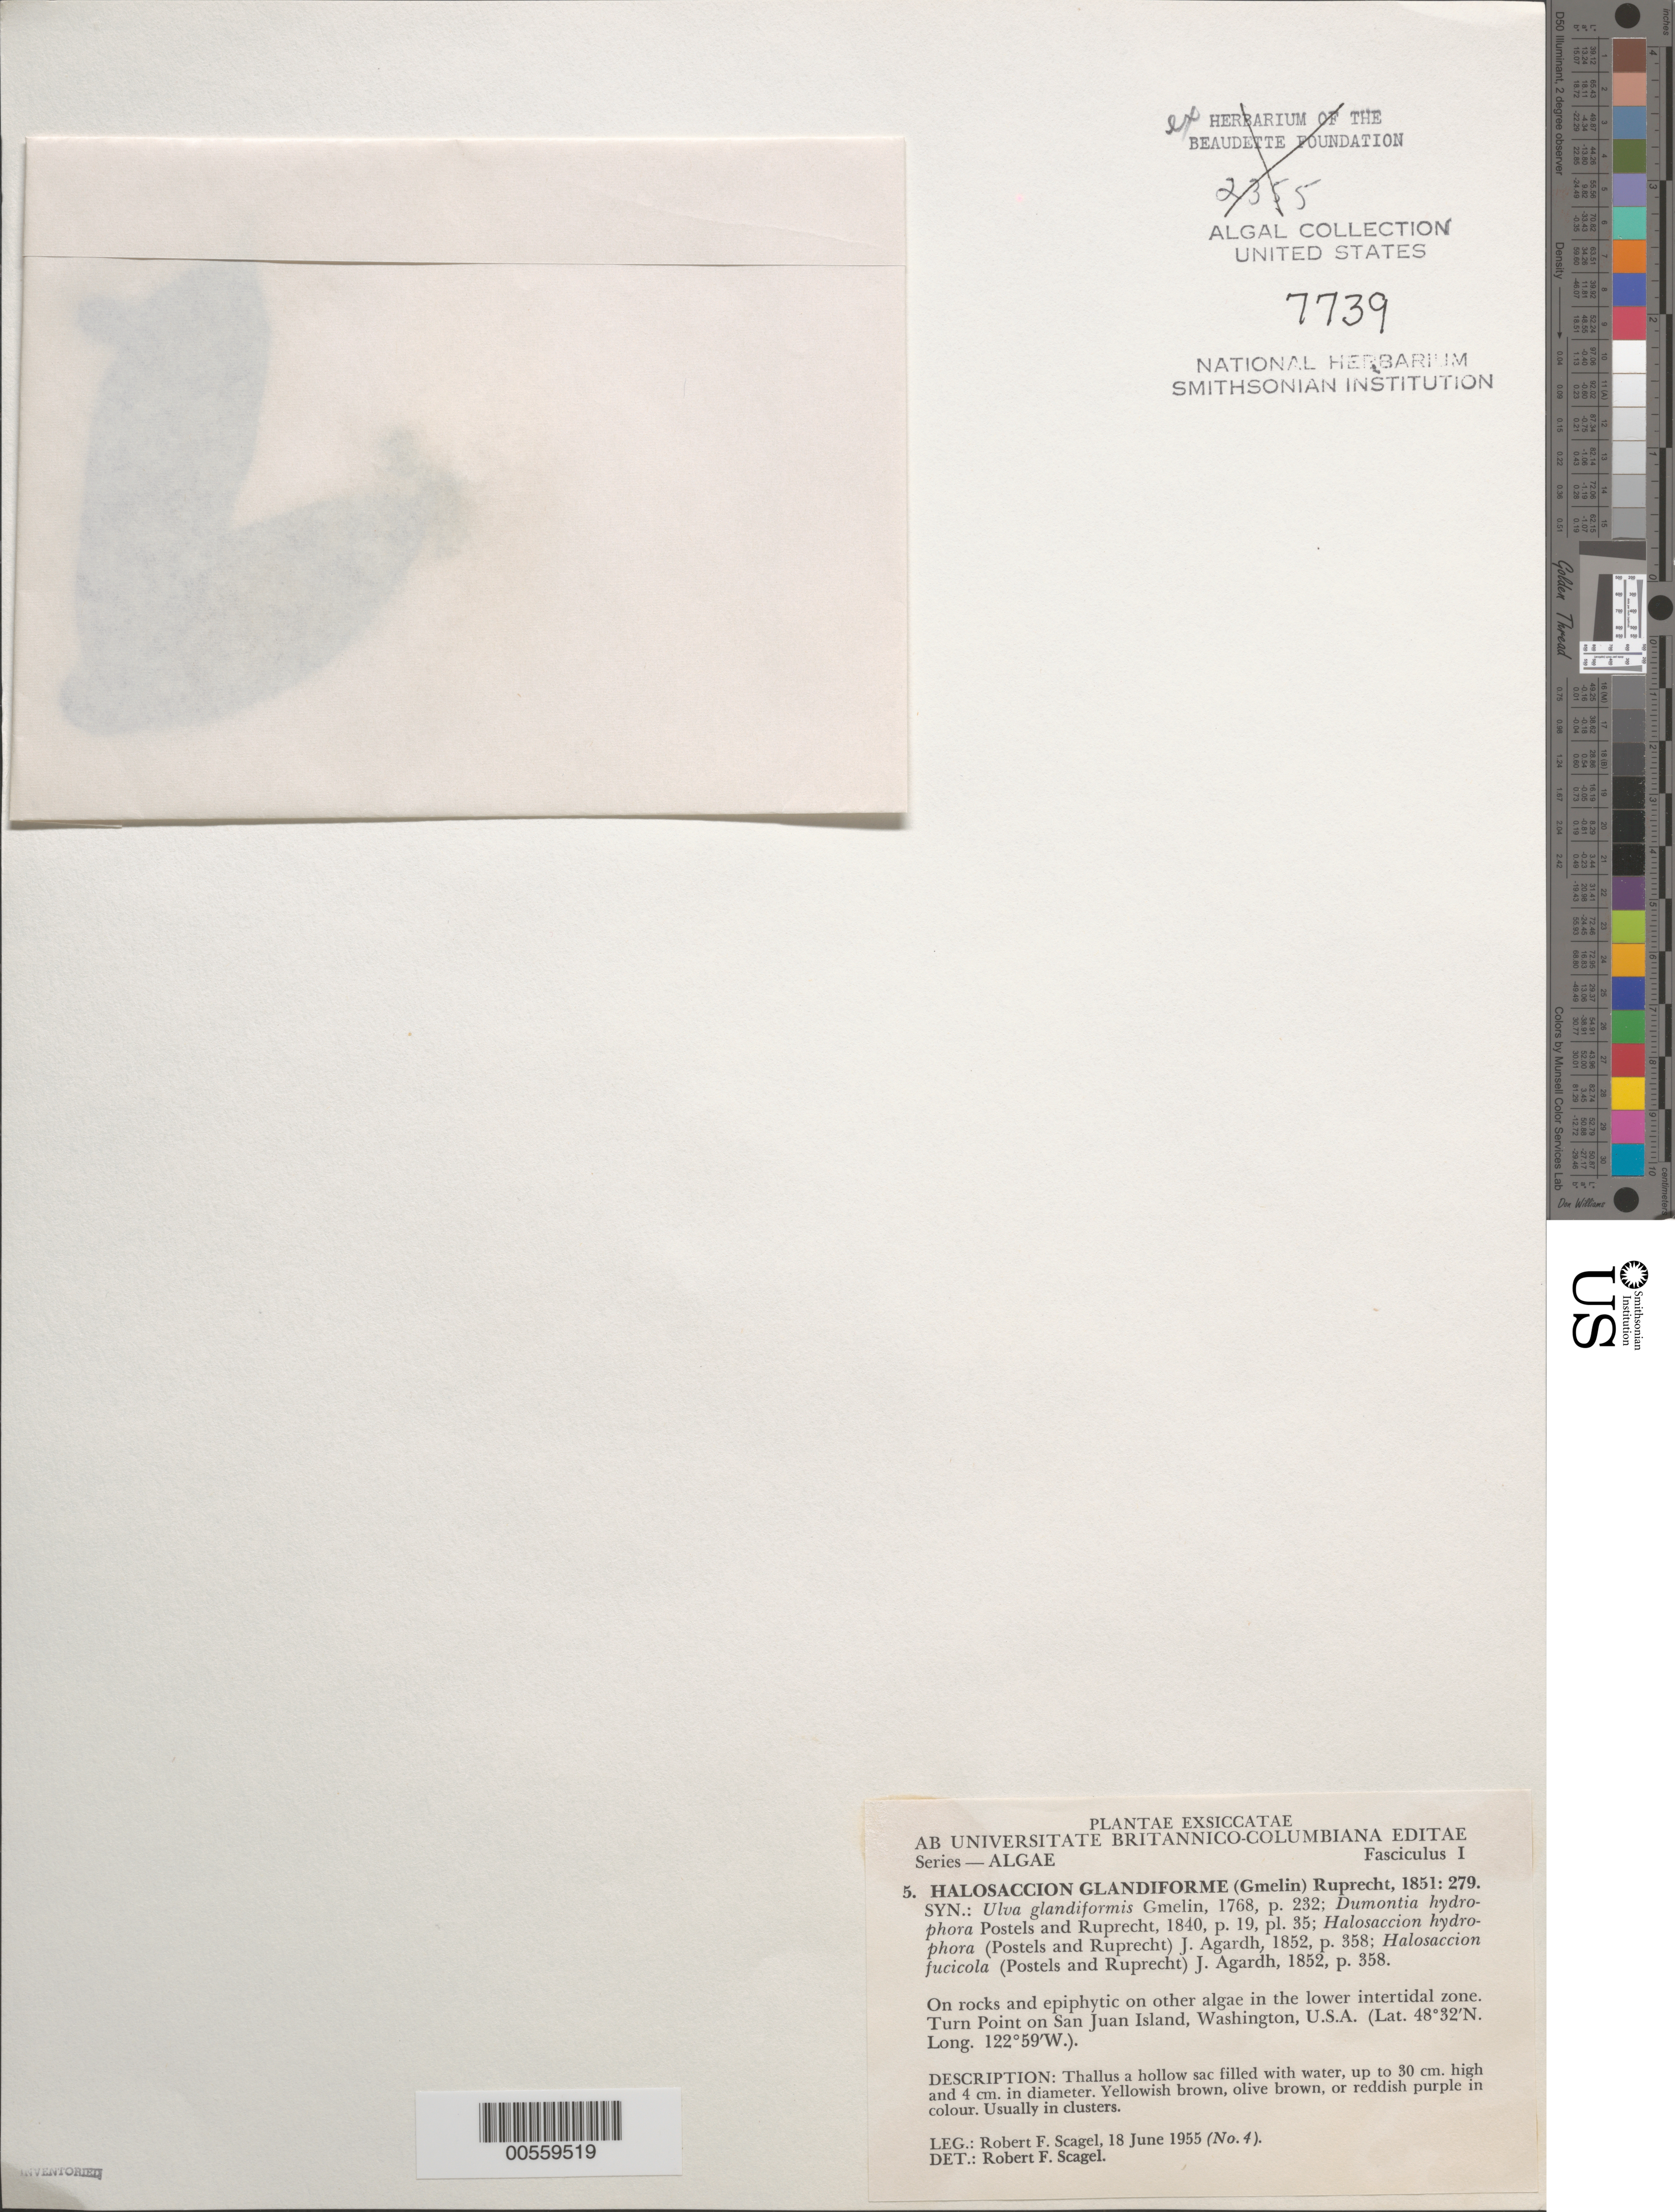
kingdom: Plantae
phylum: Rhodophyta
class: Florideophyceae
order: Palmariales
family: Palmariaceae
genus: Halosaccion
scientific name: Halosaccion glandiforme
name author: (S.G. Gmel.) Rupr.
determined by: Scagel, R. F.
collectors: R. F. Scagel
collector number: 4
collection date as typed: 18 Jun 1955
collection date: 1955-06-18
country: United States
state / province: Washington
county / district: San Juan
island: San Juan Island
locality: Turn Point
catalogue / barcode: US 7739